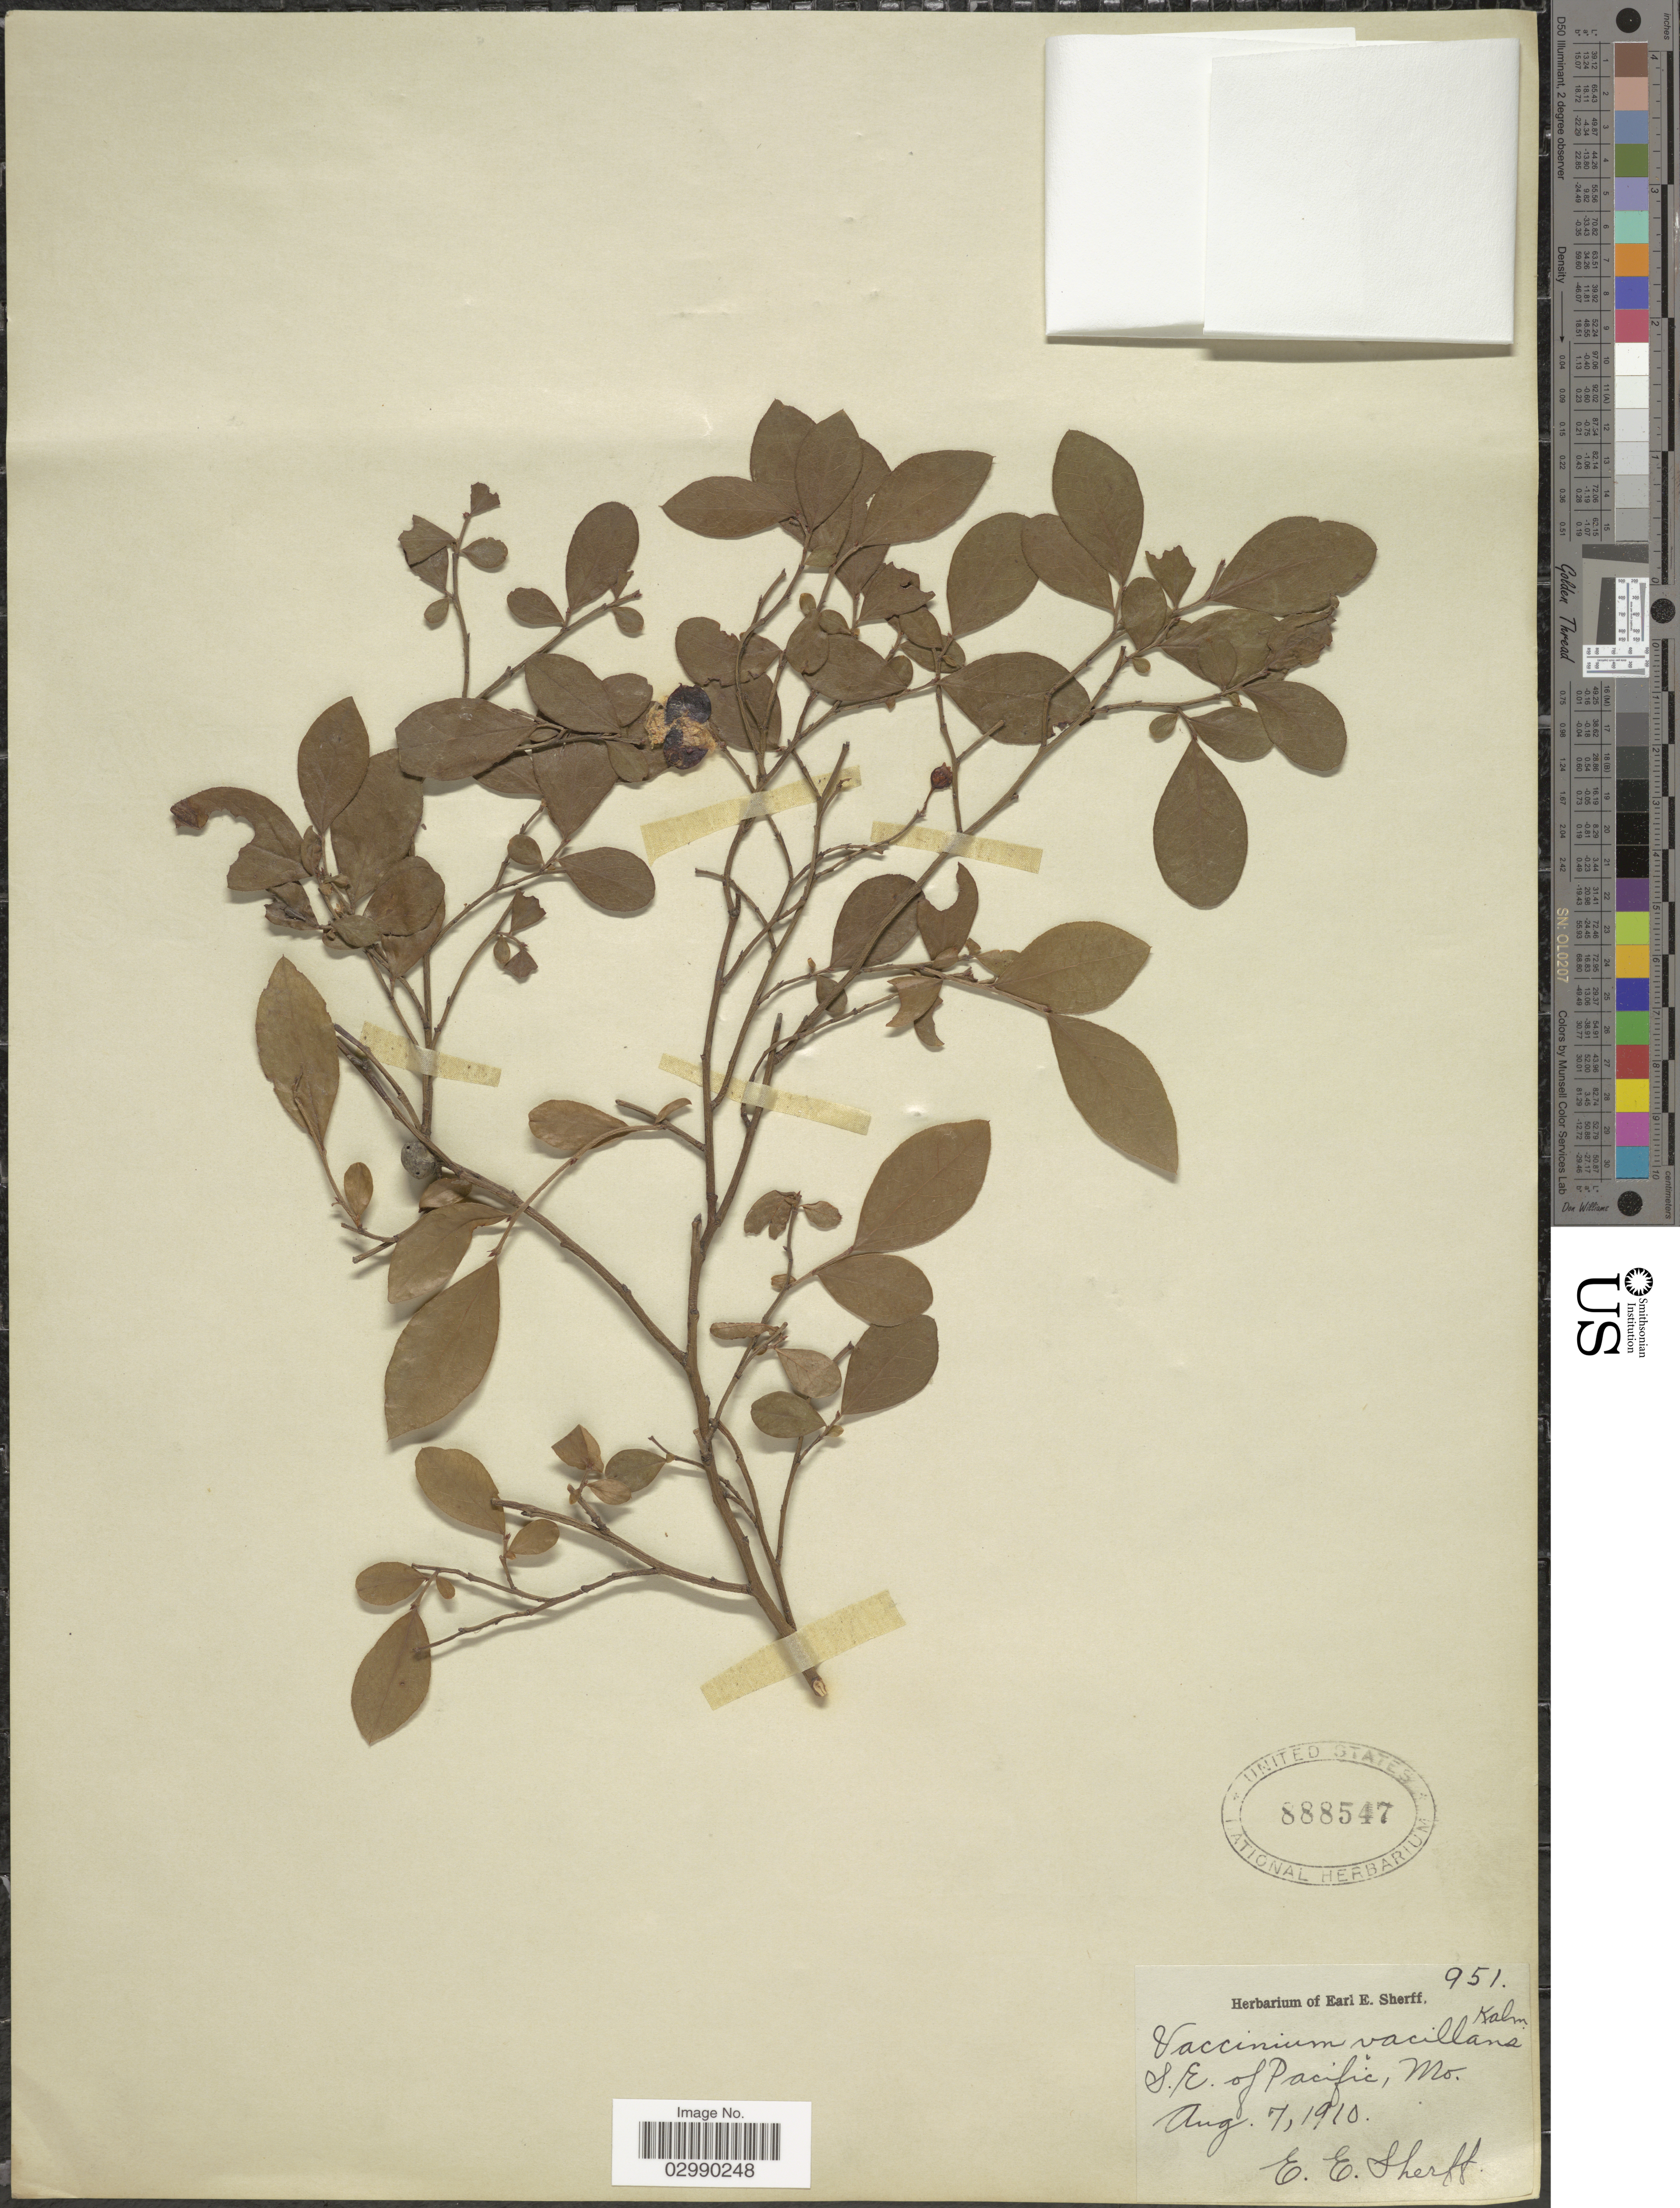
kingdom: Plantae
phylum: Tracheophyta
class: Magnoliopsida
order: Ericales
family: Ericaceae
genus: Vaccinium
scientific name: Vaccinium vacillans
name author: Kalm ex Torr.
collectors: E. E. Sherff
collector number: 951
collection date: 1910-08-07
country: United States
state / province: Missouri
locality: S.E. of Pacific.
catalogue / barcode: US 888547